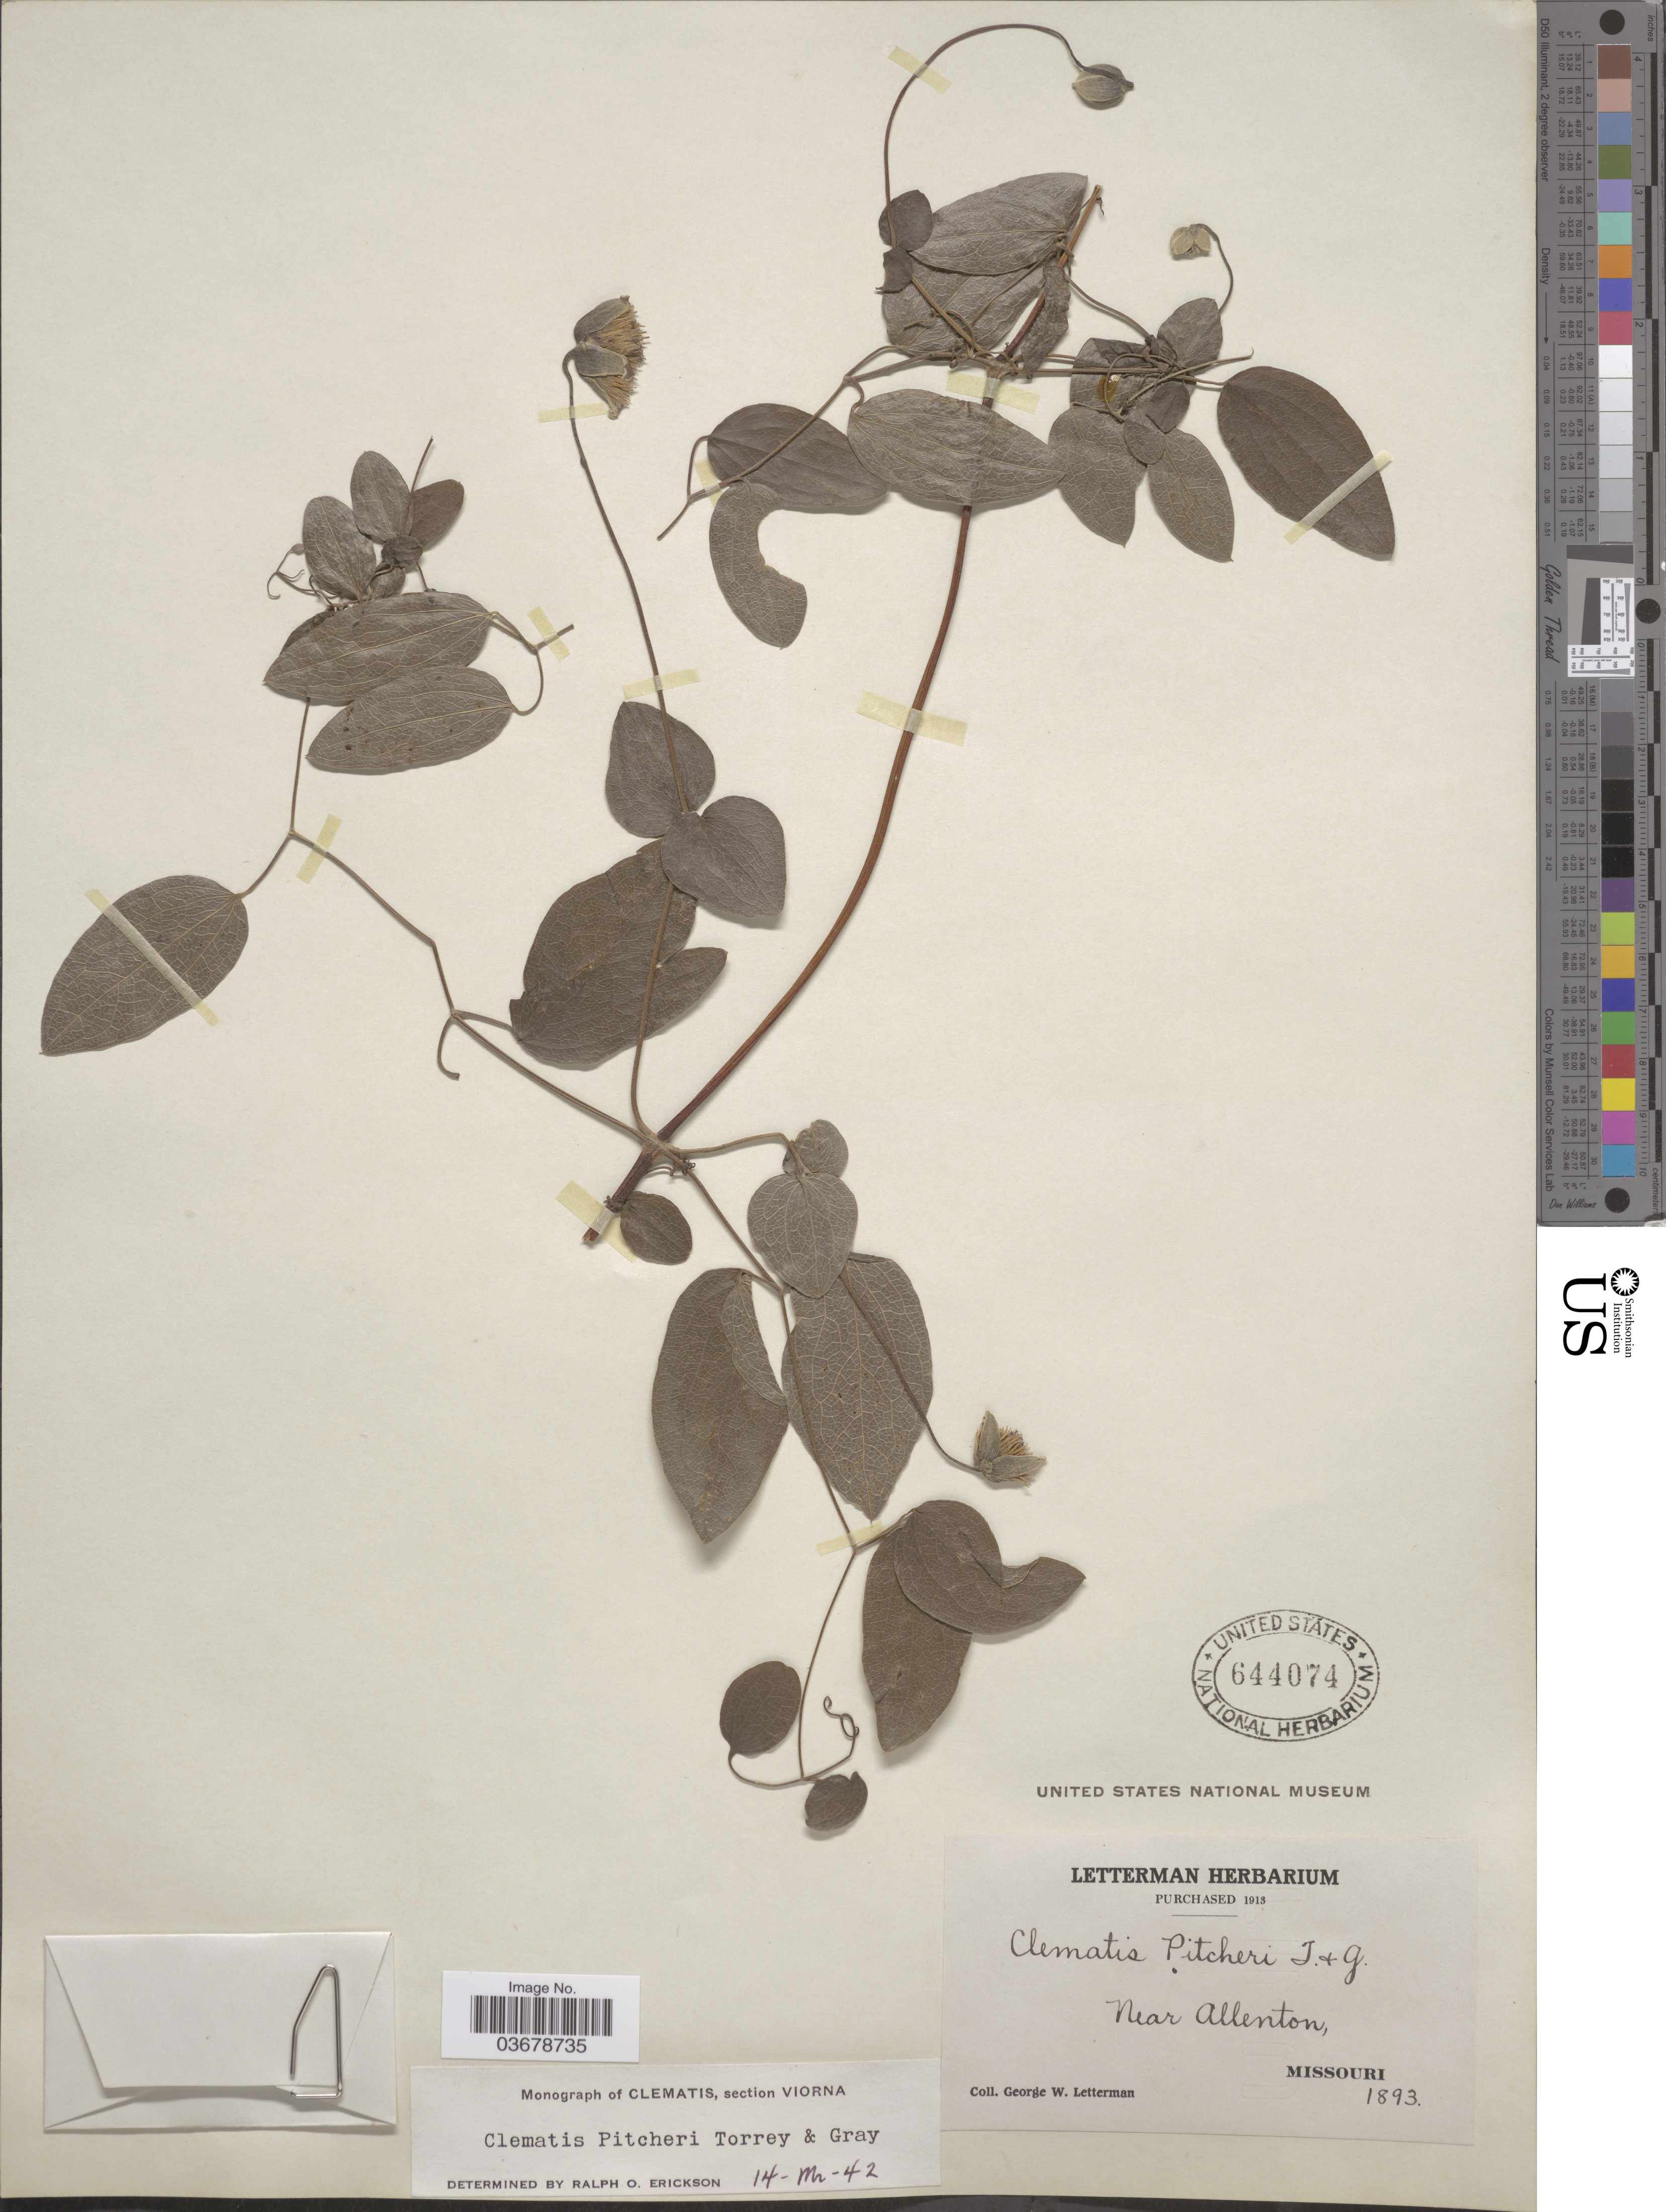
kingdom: Plantae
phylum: Tracheophyta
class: Magnoliopsida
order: Ranunculales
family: Ranunculaceae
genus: Clematis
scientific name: Clematis viorna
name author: L.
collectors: G. W. Letterman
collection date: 1893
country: United States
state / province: Missouri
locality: Near Allenton.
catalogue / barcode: US 644074